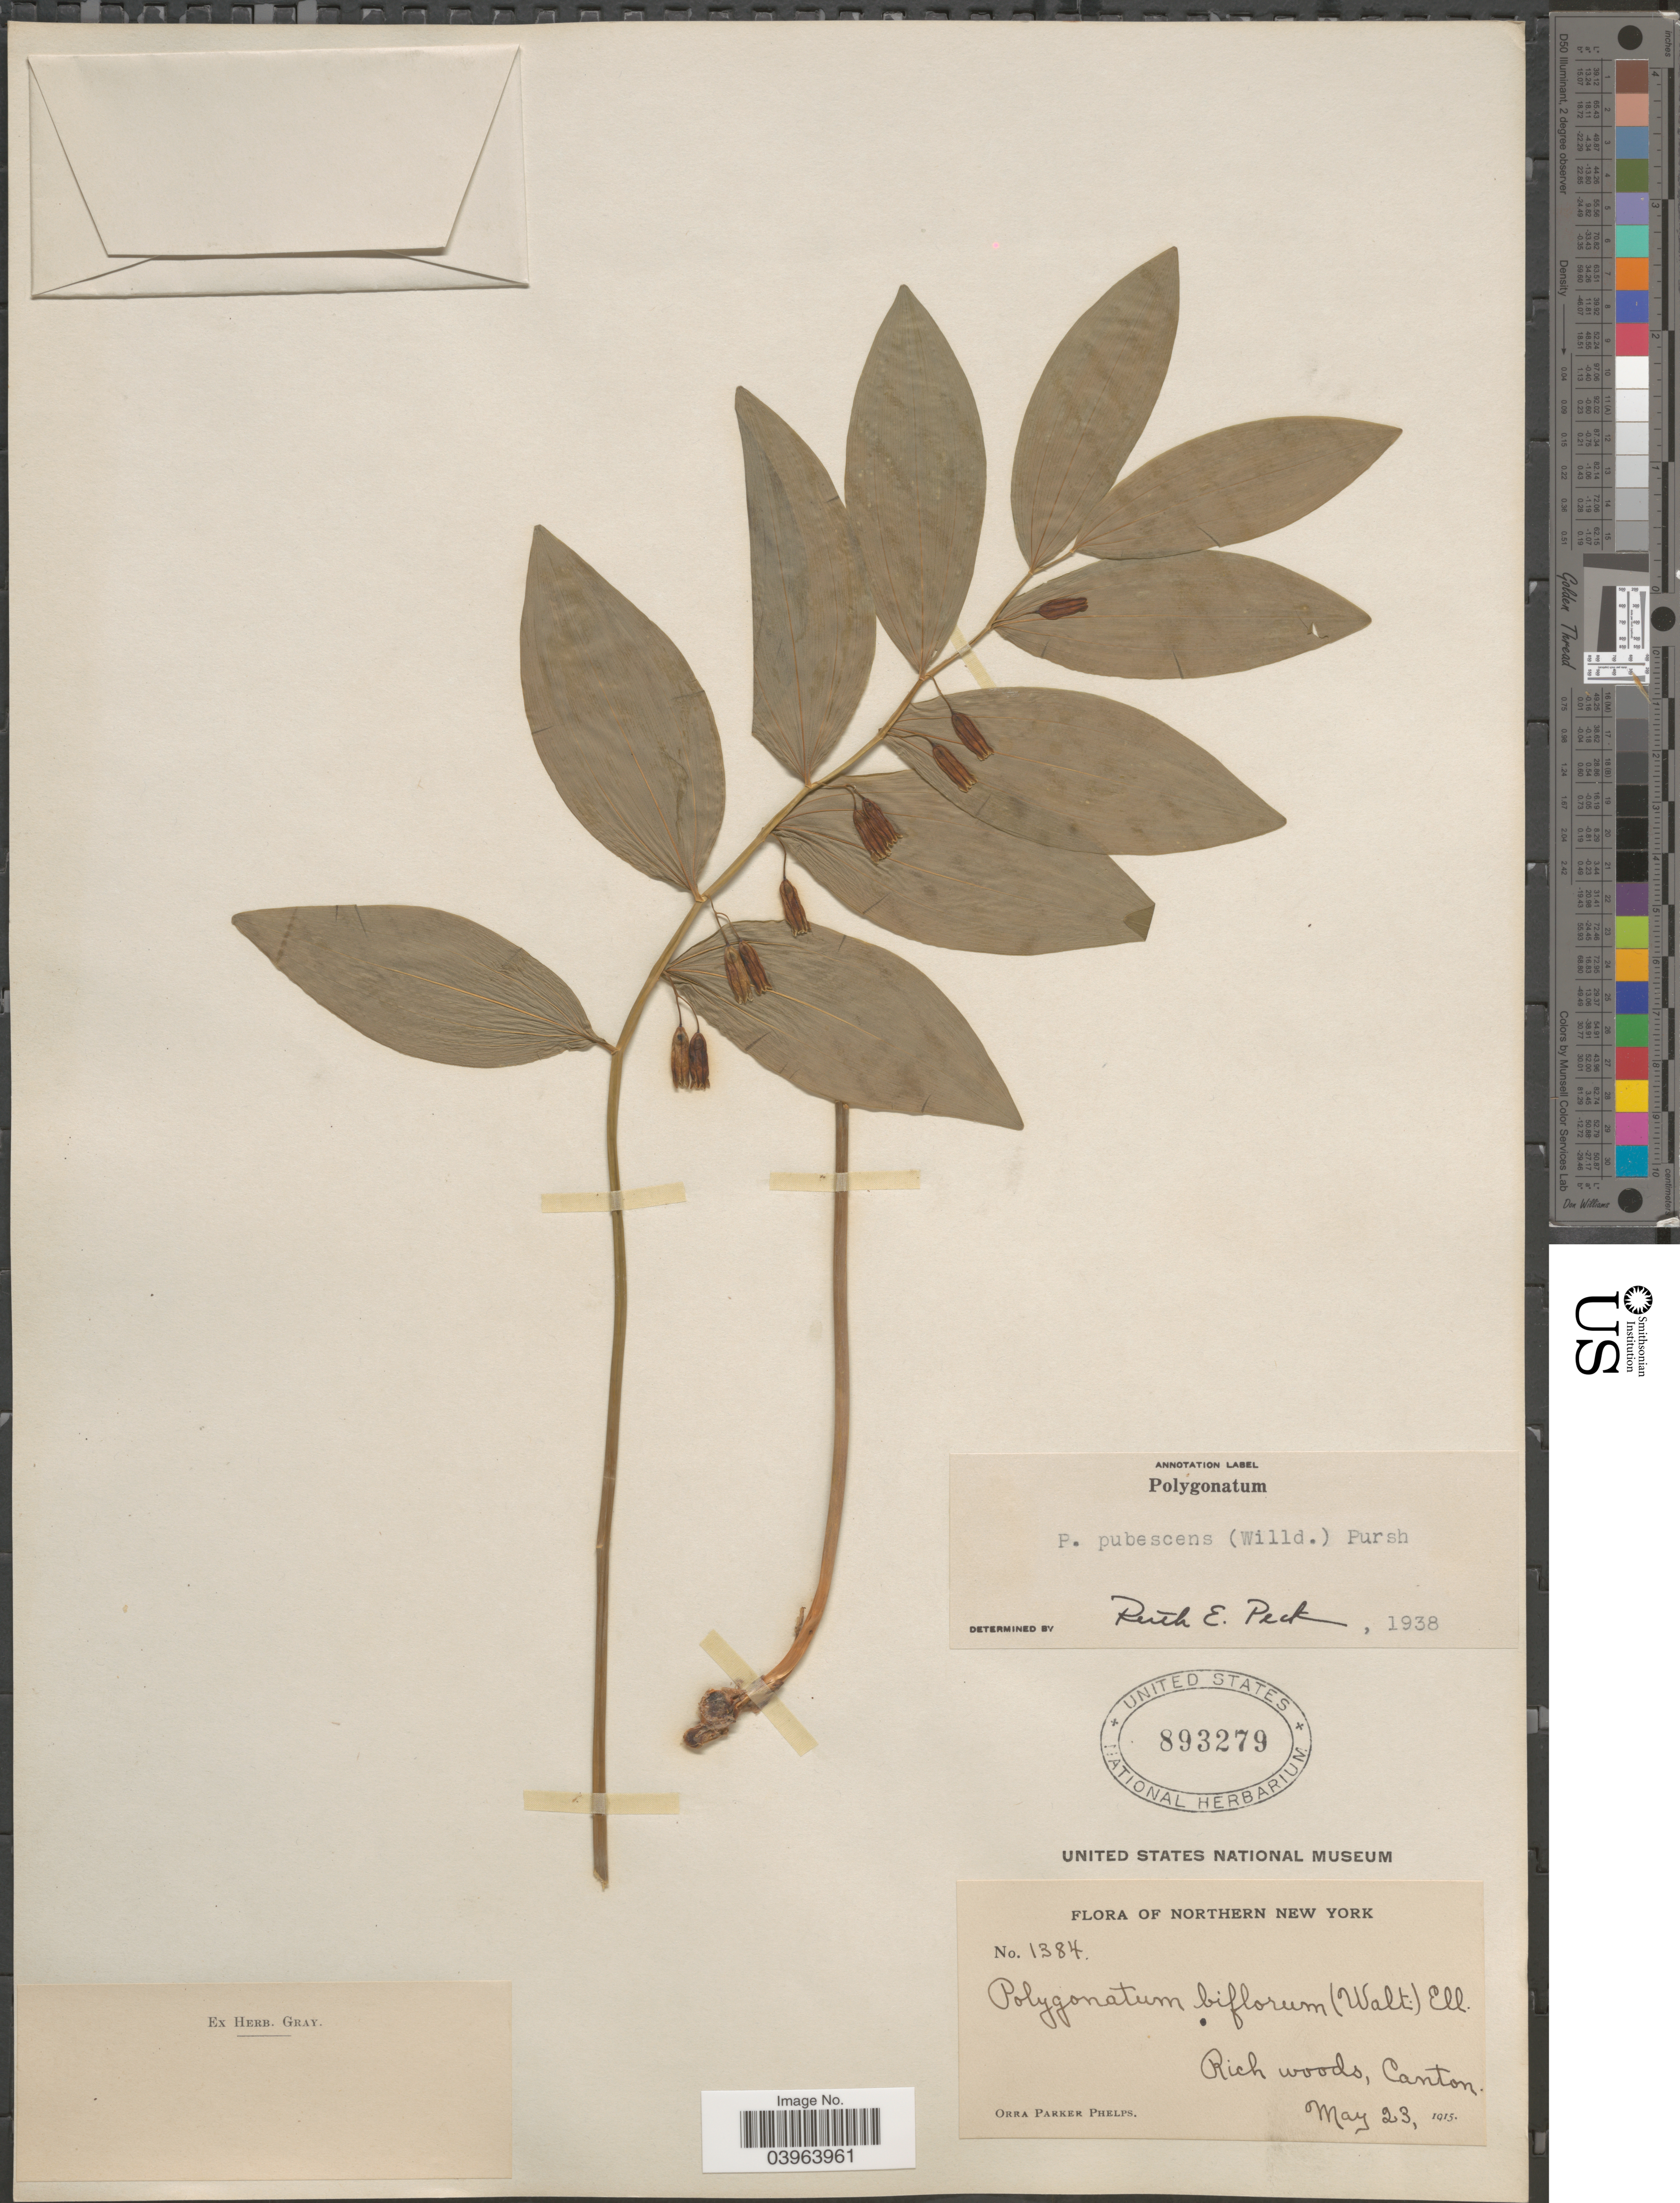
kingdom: Plantae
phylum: Tracheophyta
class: Liliopsida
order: Asparagales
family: Asparagaceae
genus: Polygonatum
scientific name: Polygonatum pubescens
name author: (Willd.) Pursh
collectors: O. P. Phelps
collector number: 1384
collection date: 1915-05-23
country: United States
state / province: New York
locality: Northern New York. Canton.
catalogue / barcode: US 893279